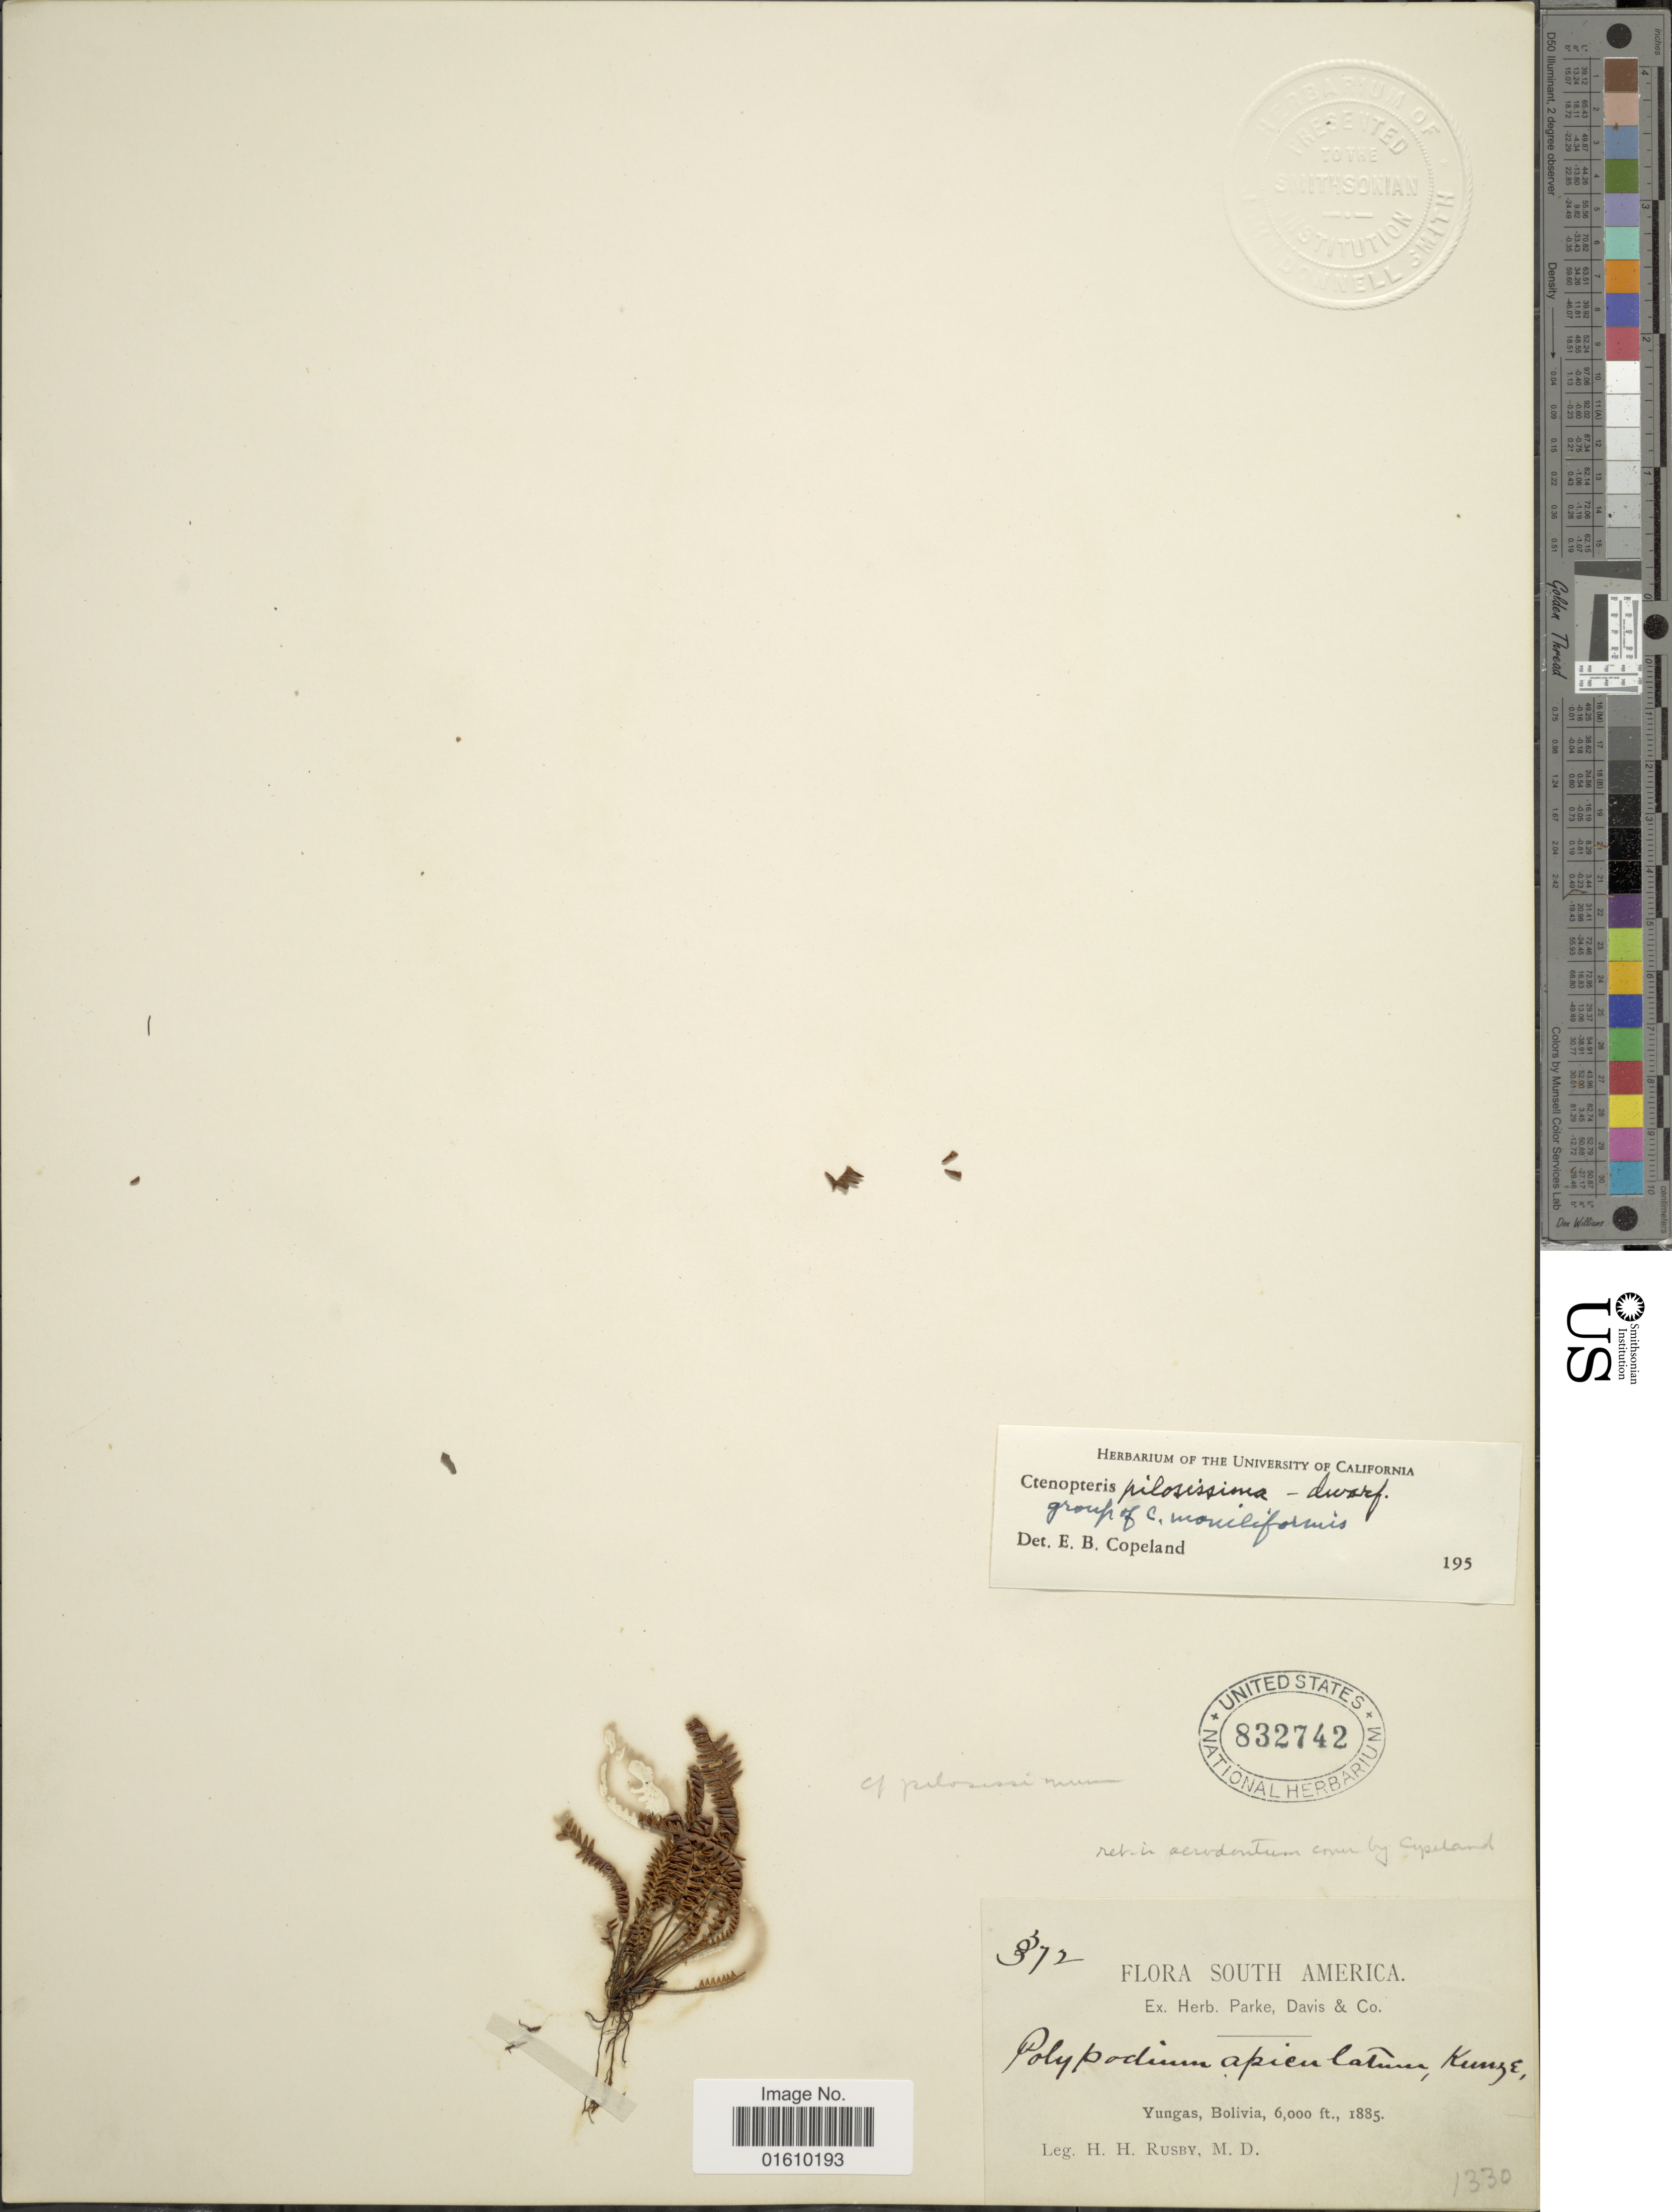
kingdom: Plantae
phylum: Tracheophyta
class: Polypodiopsida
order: Polypodiales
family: Polypodiaceae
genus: Melpomene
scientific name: Melpomene pilosissima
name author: (M. Martens & Galeotti) A.R. Sm. & R.C. Moran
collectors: H. H. Rusby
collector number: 372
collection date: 1885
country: Bolivia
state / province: La Paz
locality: Yungas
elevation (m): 1829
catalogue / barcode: US 832742